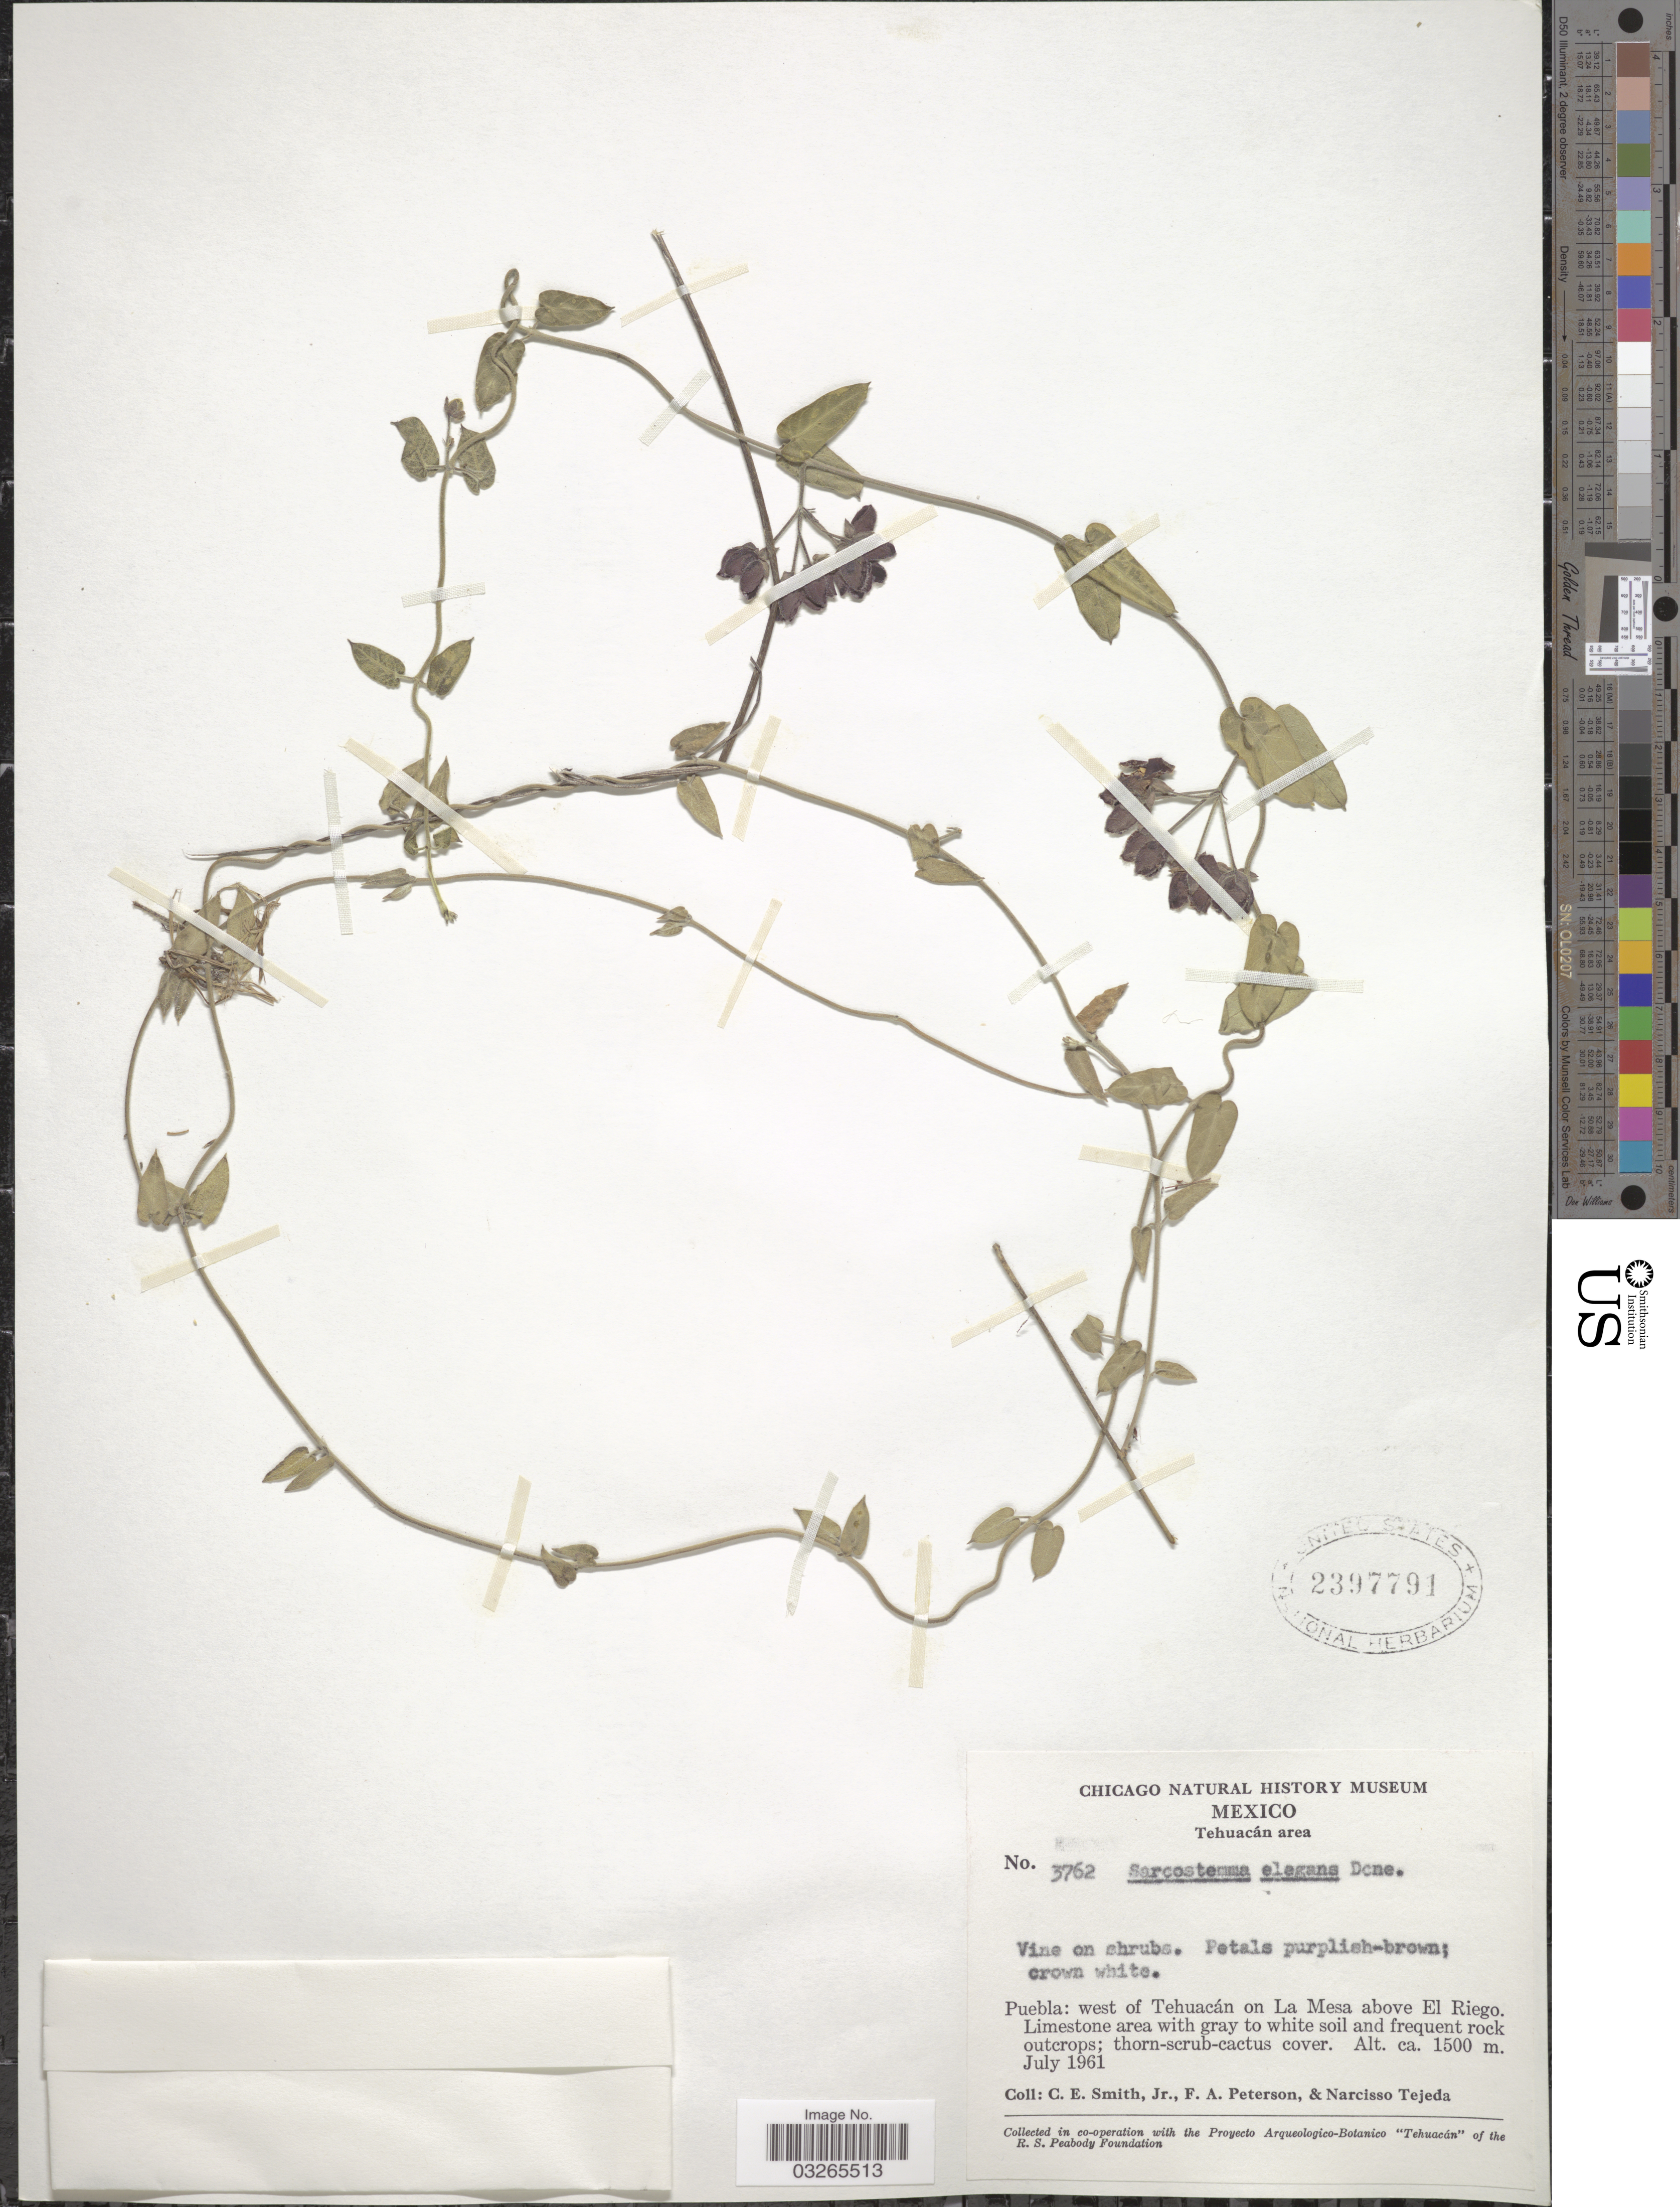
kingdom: Plantae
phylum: Tracheophyta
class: Magnoliopsida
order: Gentianales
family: Apocynaceae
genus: Sarcostemma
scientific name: Sarcostemma elegans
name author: Decne.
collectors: C. E. Smith Jr., F. A. Peterson & N. Tejeda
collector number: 3762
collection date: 1961-07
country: Mexico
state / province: Puebla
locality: Tehuacán area, Puebla: west of Tehuacán on La Mesa above El Riego.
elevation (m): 1500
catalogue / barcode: US 2397791